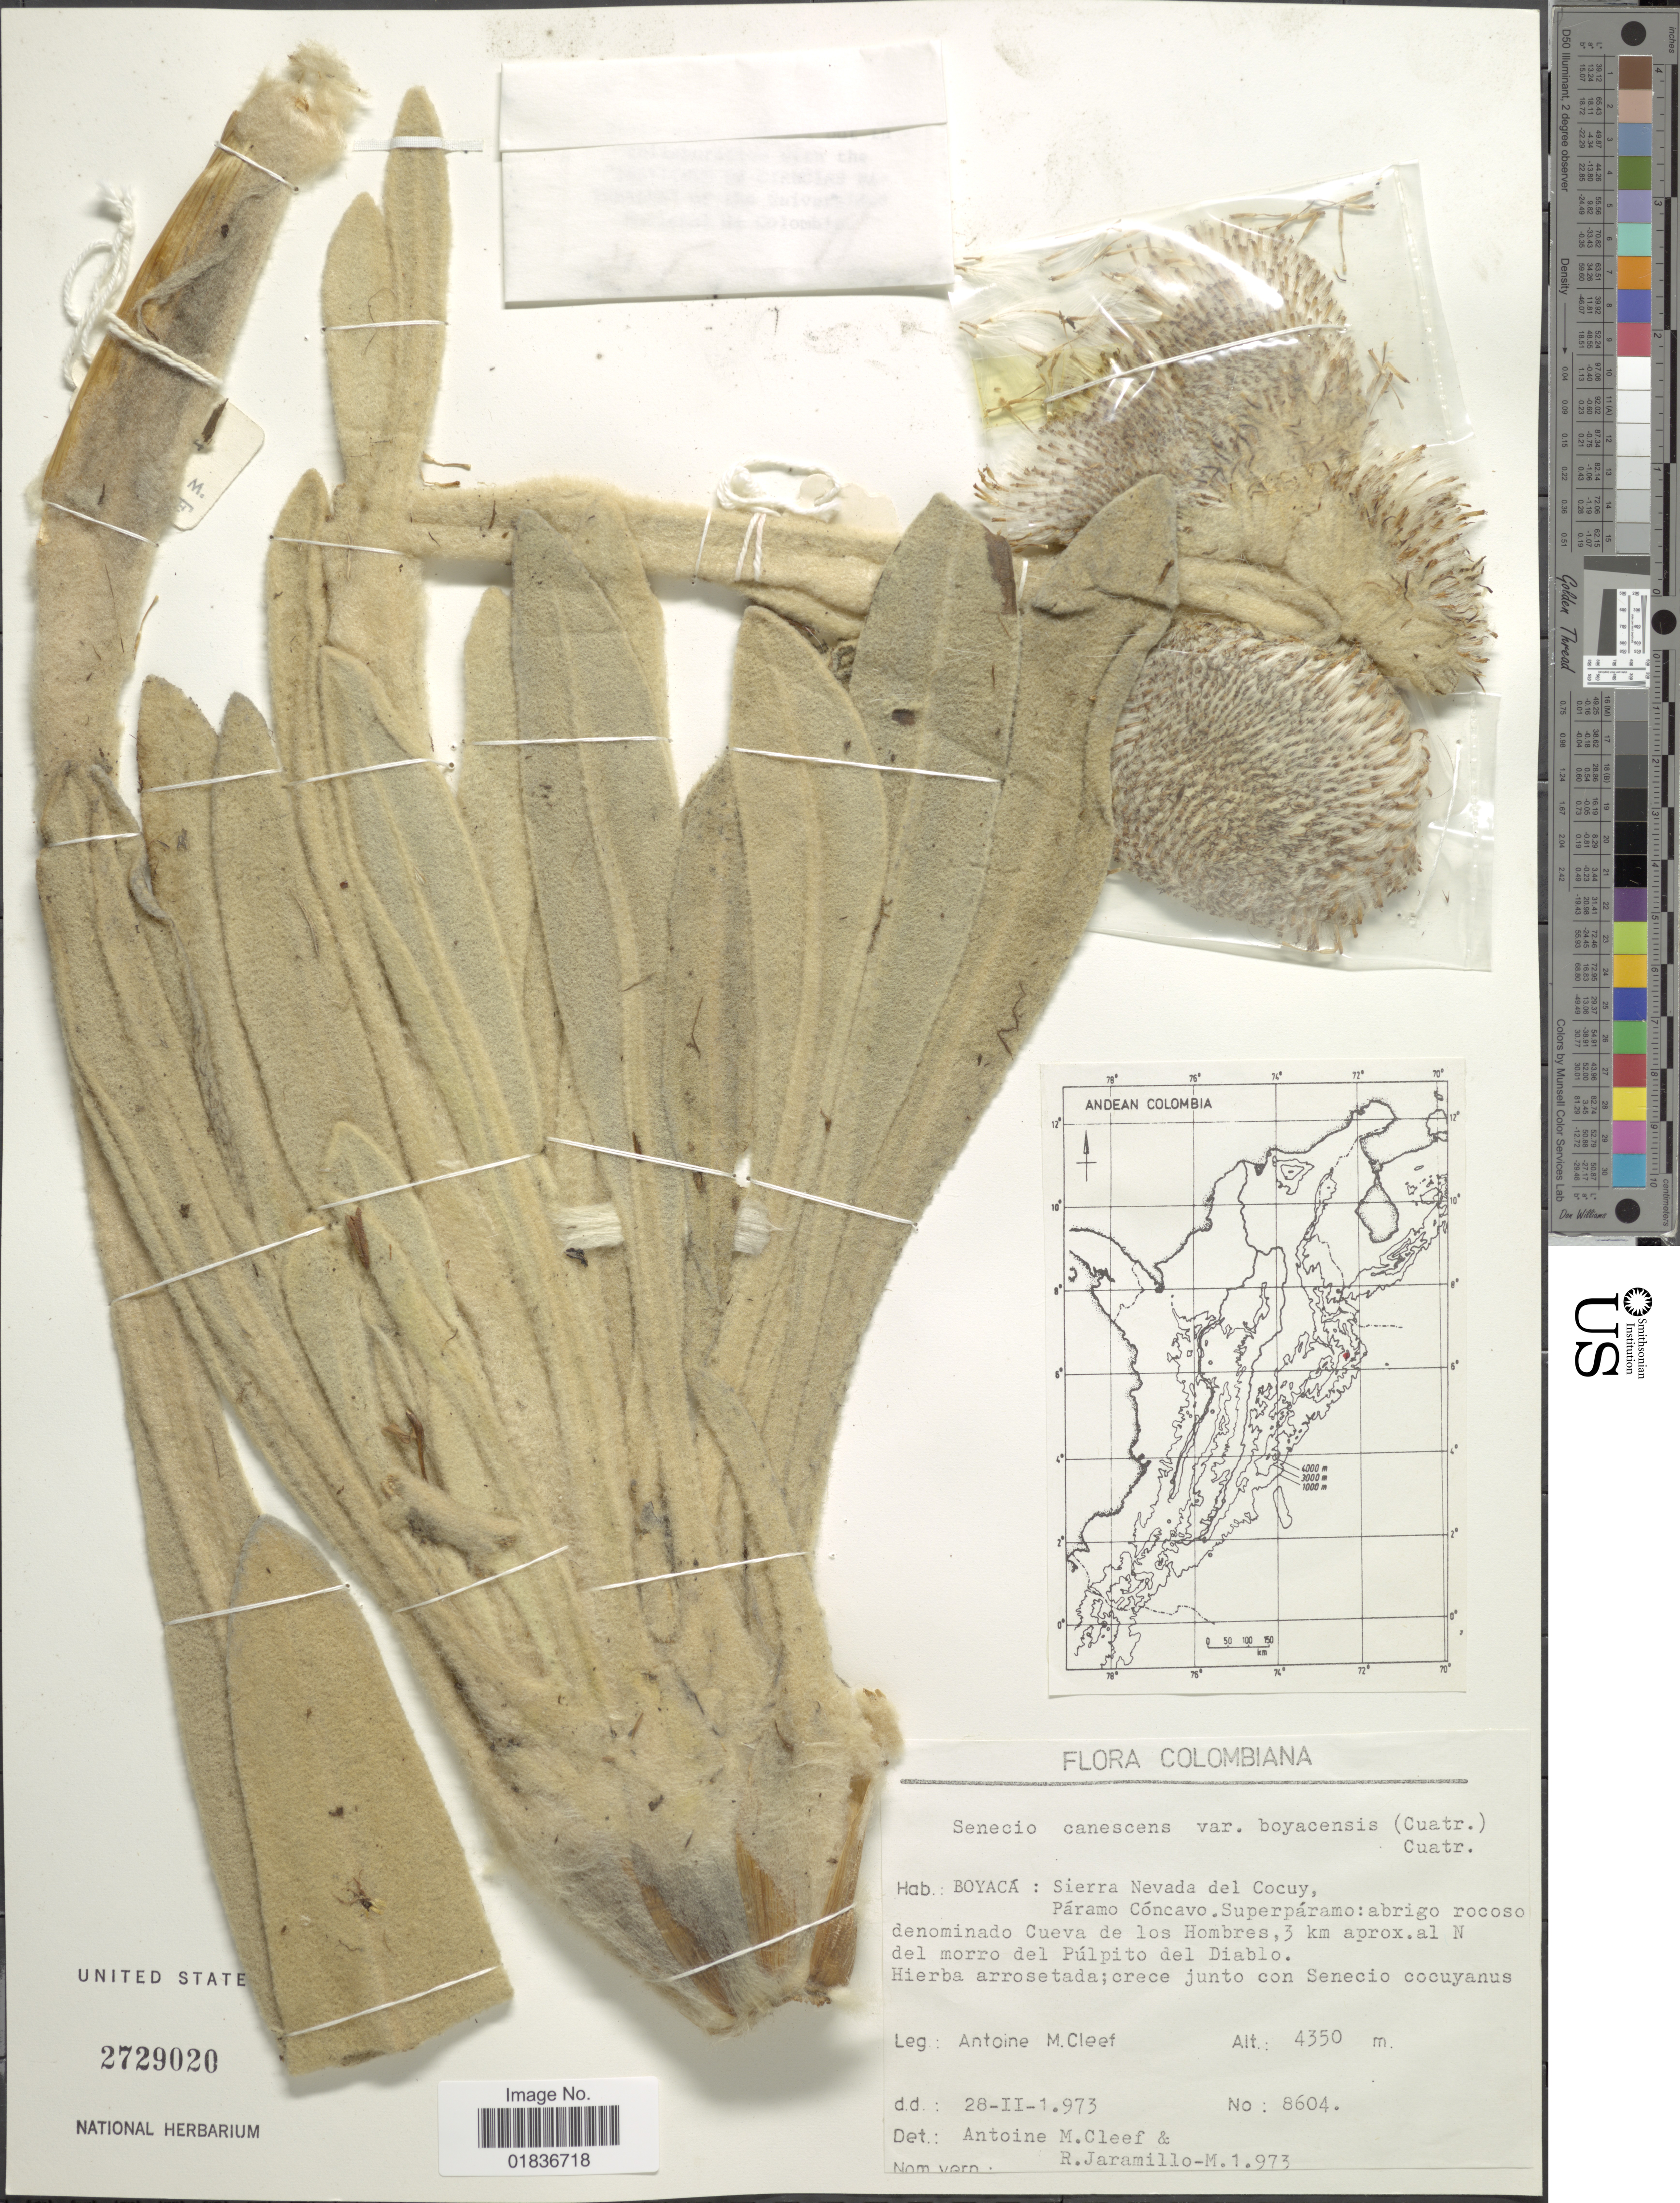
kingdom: Plantae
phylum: Tracheophyta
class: Magnoliopsida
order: Asterales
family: Asteraceae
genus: Senecio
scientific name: Senecio canescens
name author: (Bonpl.) Cuatrec.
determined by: Salomon, Luciana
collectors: A. M. Cleef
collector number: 8604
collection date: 1973-02-28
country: Colombia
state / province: Boyacá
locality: Boyacá: Sierra Nevada del Cocuy, Paramo Concavo. Superparamo: Cueva de los Hombres, 3 km aprox. al N del morro del pulpito del Viabo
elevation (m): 4350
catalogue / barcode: US 2729020